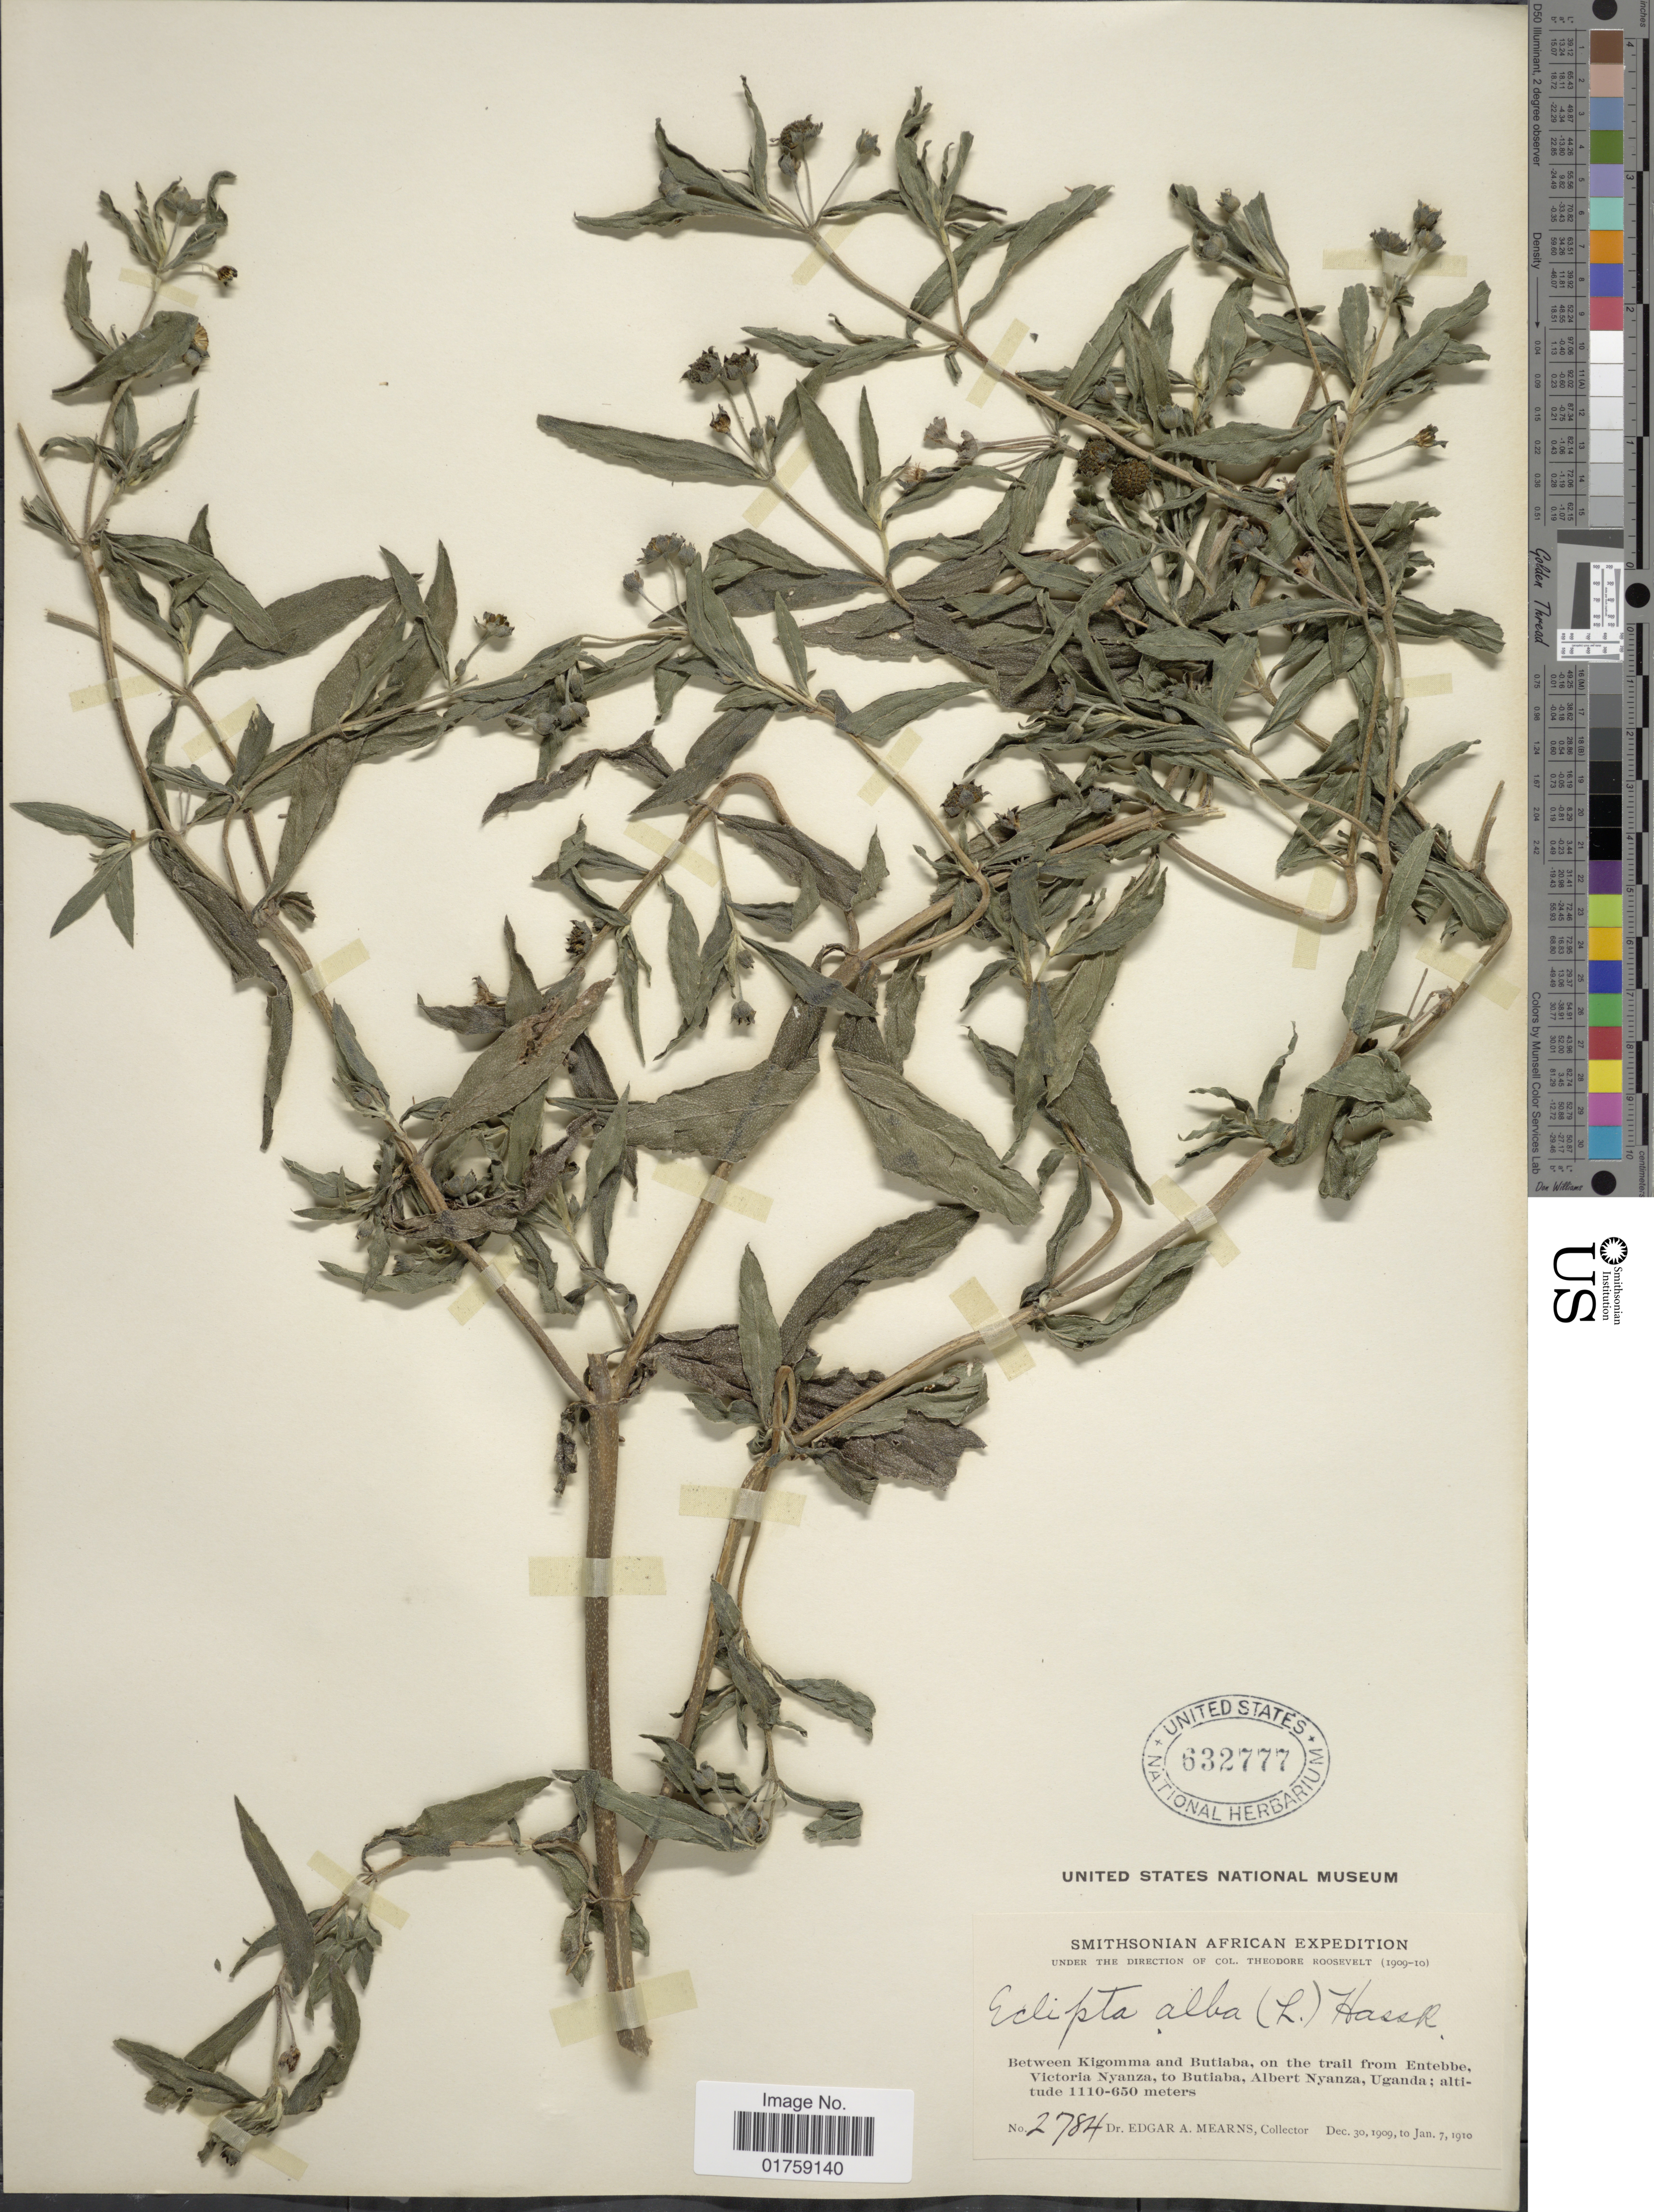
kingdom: Plantae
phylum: Tracheophyta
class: Magnoliopsida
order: Asterales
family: Asteraceae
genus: Eclipta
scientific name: Eclipta alba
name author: (L.) Hassk.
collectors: E. A. Mearns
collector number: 2784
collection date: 1909-12-30/1910-01-07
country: Uganda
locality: Between Kigomma and Butiaba, on the trail from Entebben, Victoria Nyanze, to Butiaba, Albert Nyanza, Uganda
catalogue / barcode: US 632777